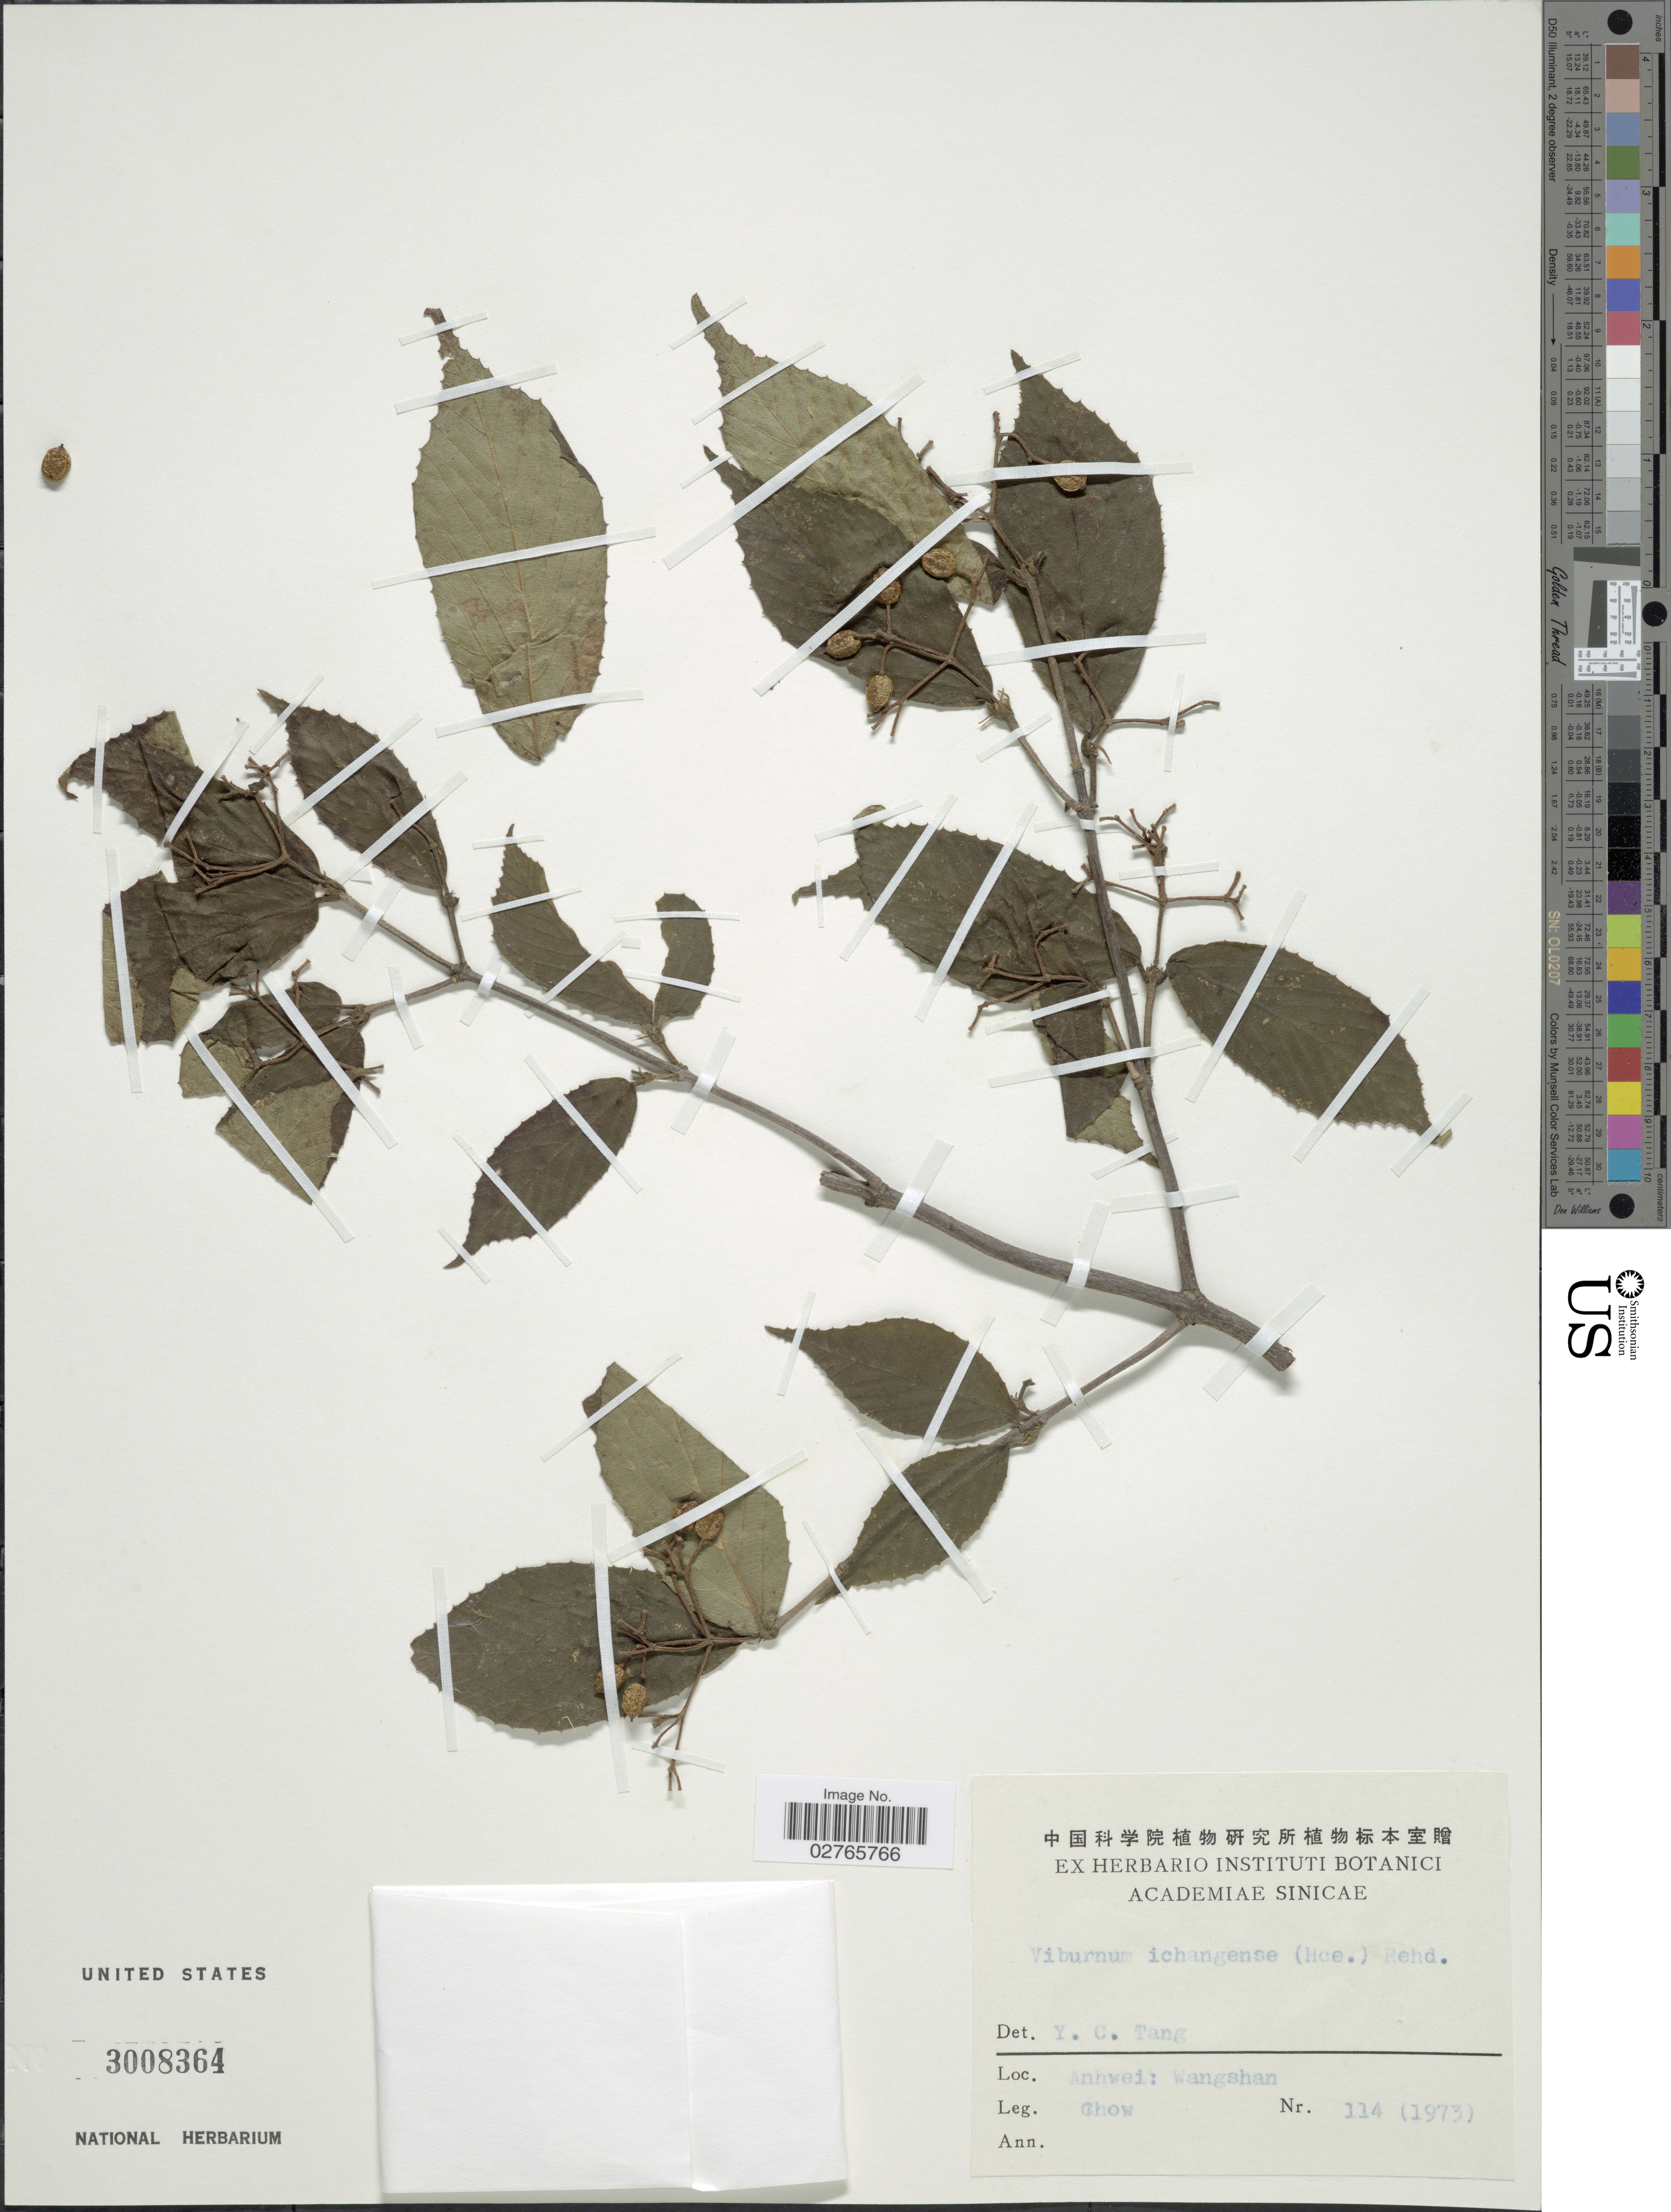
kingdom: Plantae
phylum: Tracheophyta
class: Magnoliopsida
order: Dipsacales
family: Viburnaceae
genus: Viburnum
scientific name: Viburnum erosum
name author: Thunb.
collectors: Chow, --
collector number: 114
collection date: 1973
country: China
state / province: Anhui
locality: Anhwei: Wangshan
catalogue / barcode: US 3008364